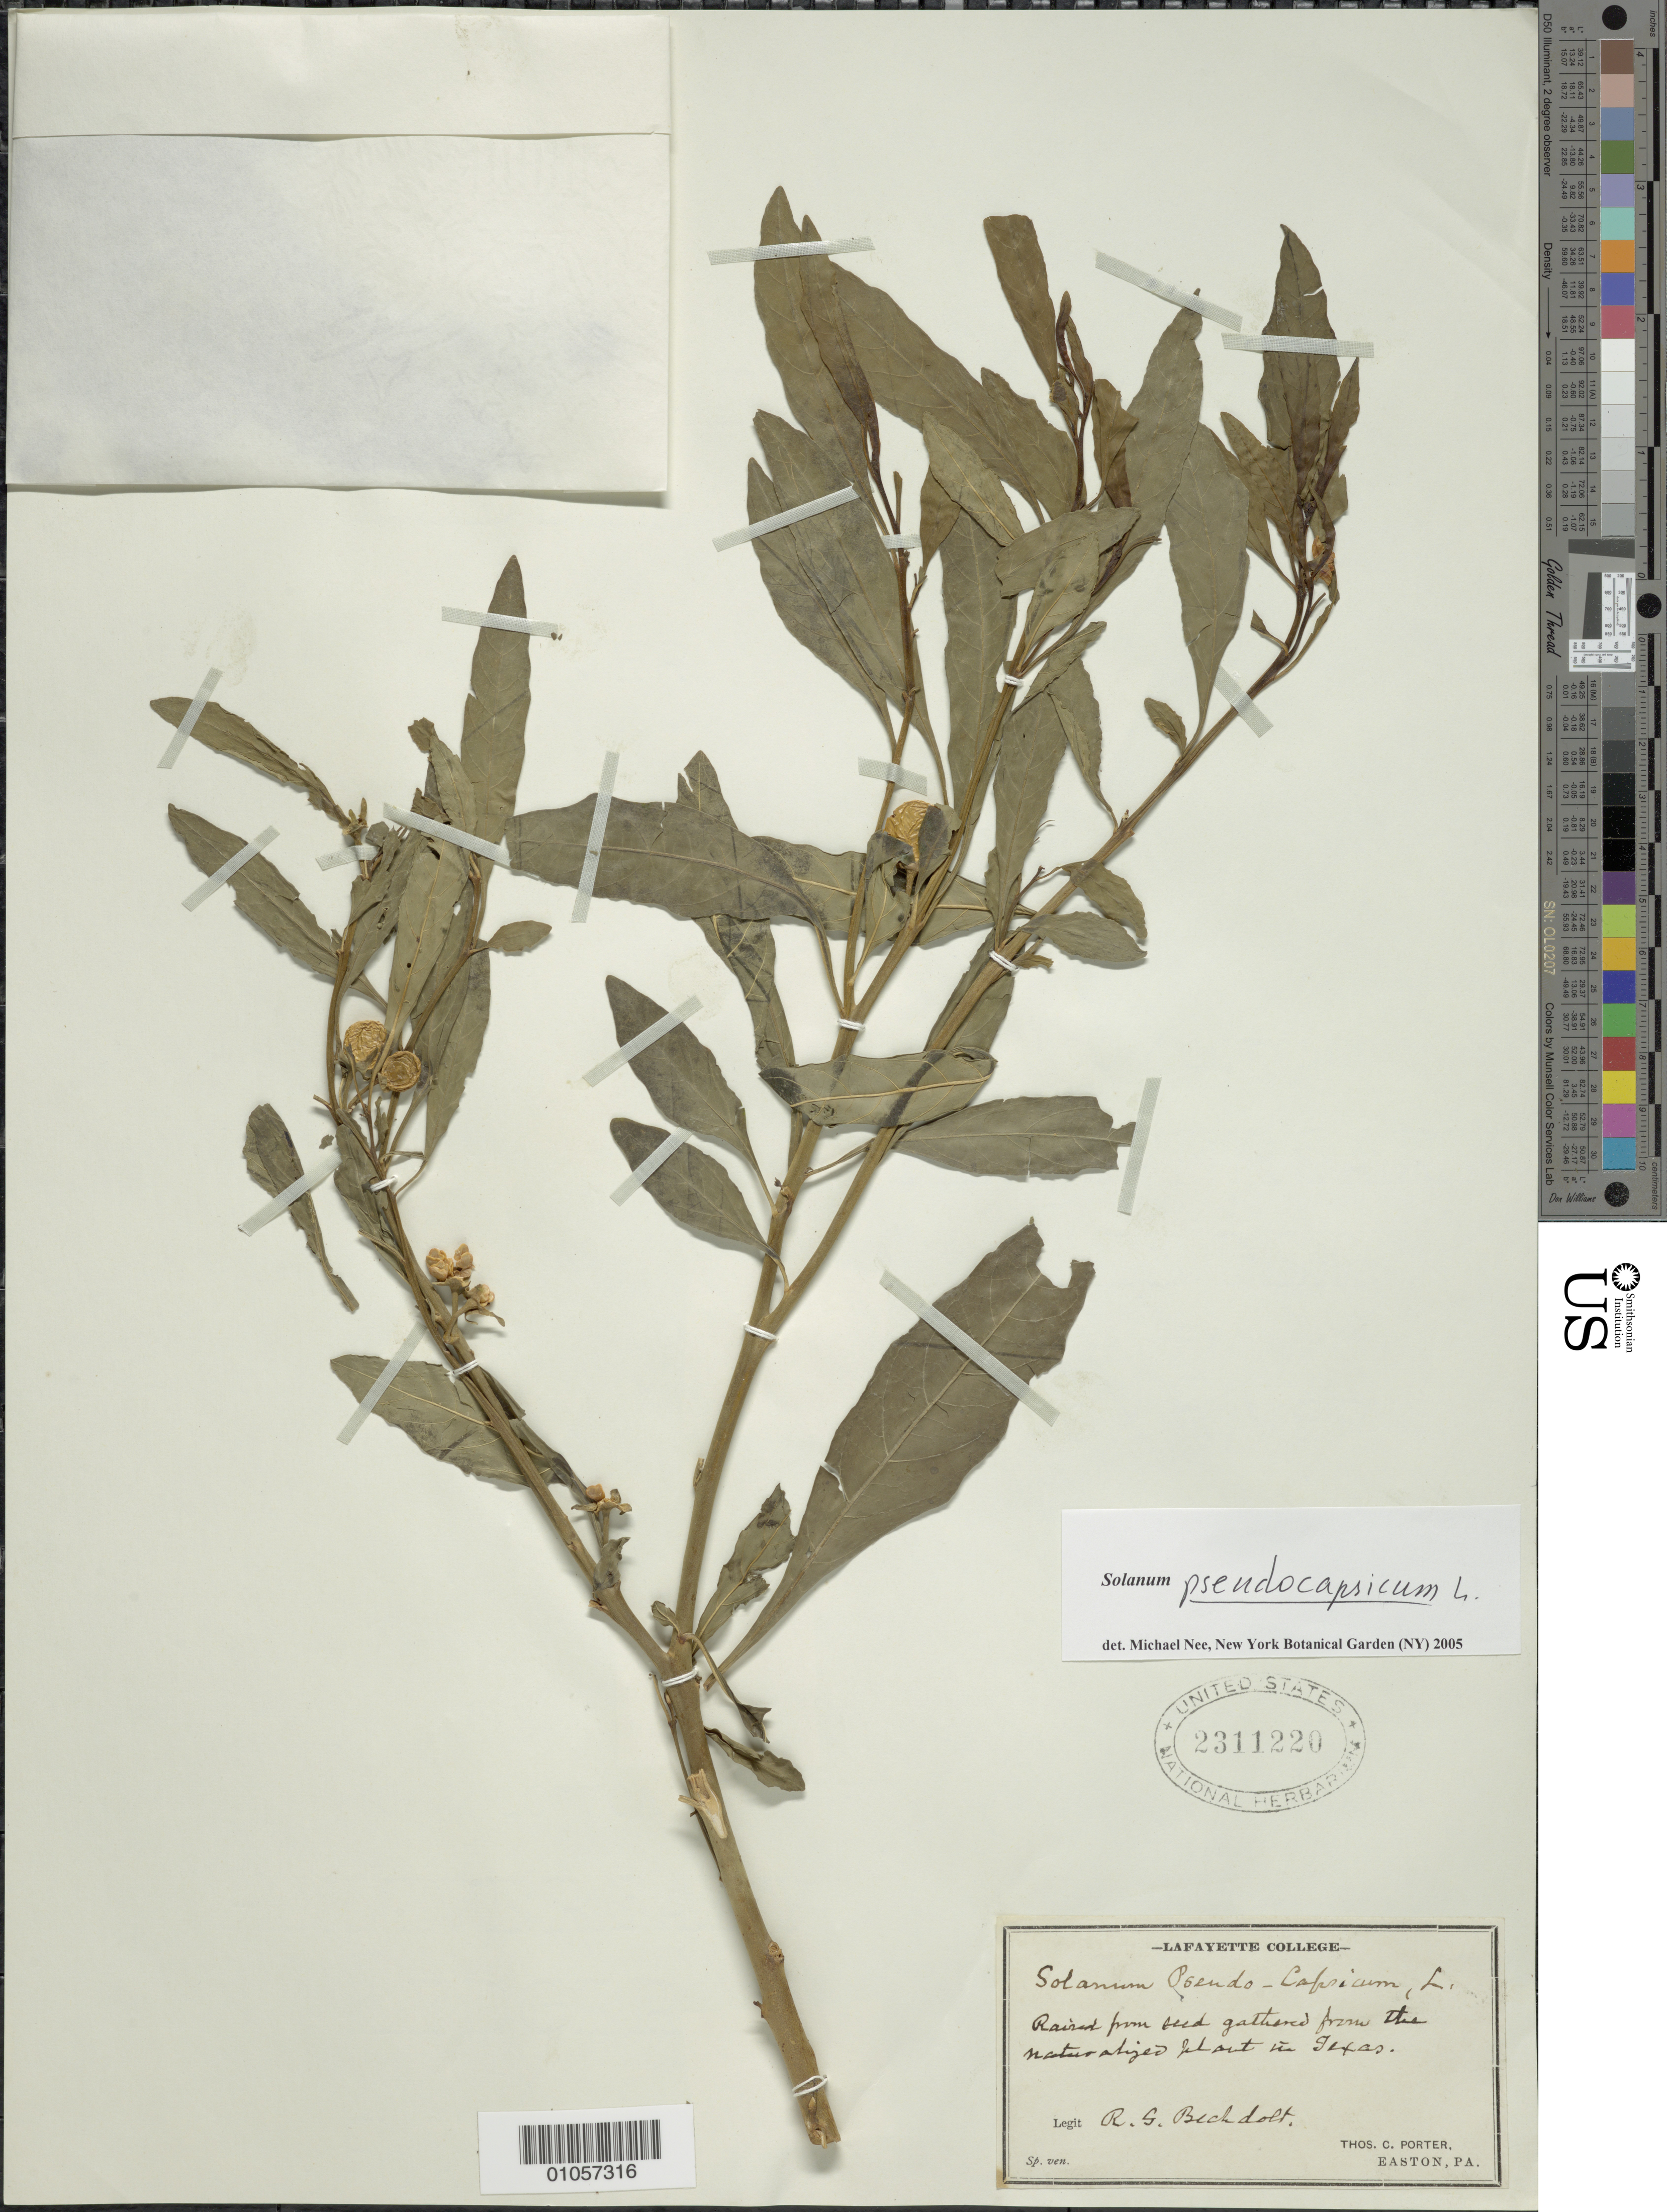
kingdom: Plantae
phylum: Tracheophyta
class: Magnoliopsida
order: Solanales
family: Solanaceae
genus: Solanum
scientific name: Solanum pseudocapsicum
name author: L.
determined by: Nee, Michael H.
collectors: R. Bechdolt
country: United States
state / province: Texas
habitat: Raised from seed gathered from the naturalzed state in Texas.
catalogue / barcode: US 2311220